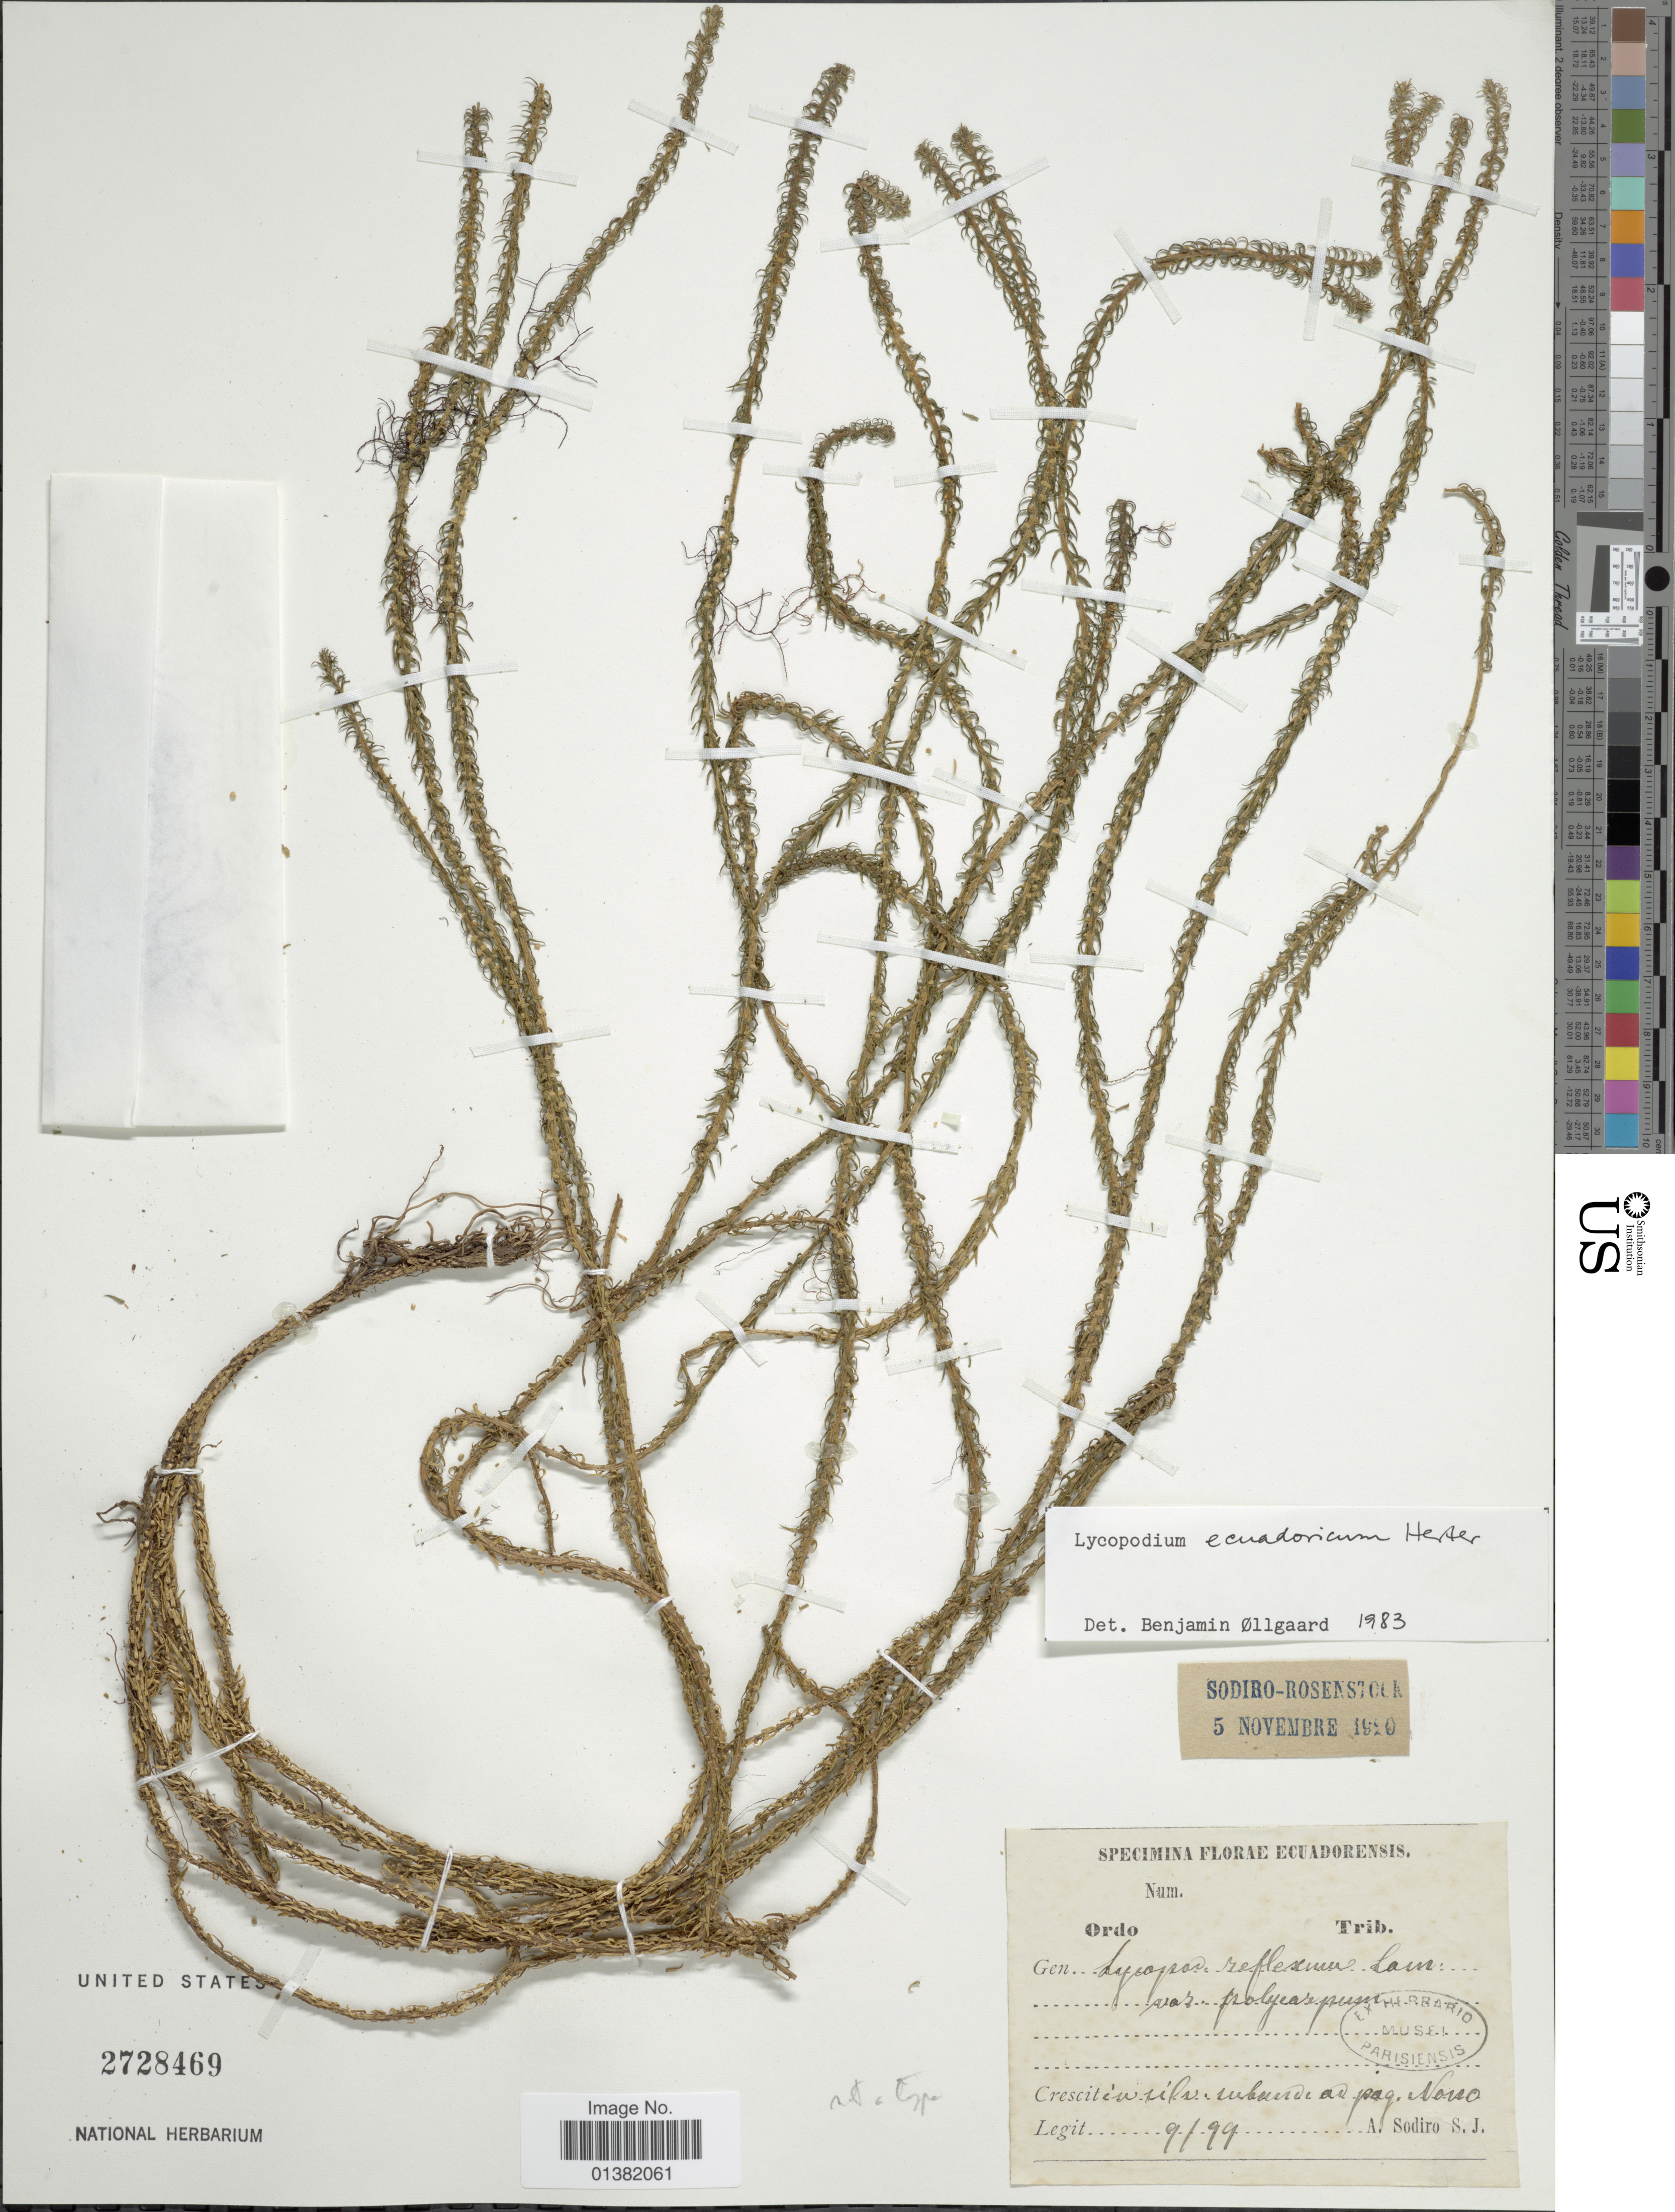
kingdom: Plantae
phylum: Tracheophyta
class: Lycopodiopsida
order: Lycopodiales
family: Lycopodiaceae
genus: Phlegmariurus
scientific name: Phlegmariurus eversus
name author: (Poir.) B. Øllg.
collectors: A. Sodiro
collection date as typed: Transcribed d/m/y: /9/99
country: Ecuador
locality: In silv. suband ad pag. Nono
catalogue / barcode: US 2728469